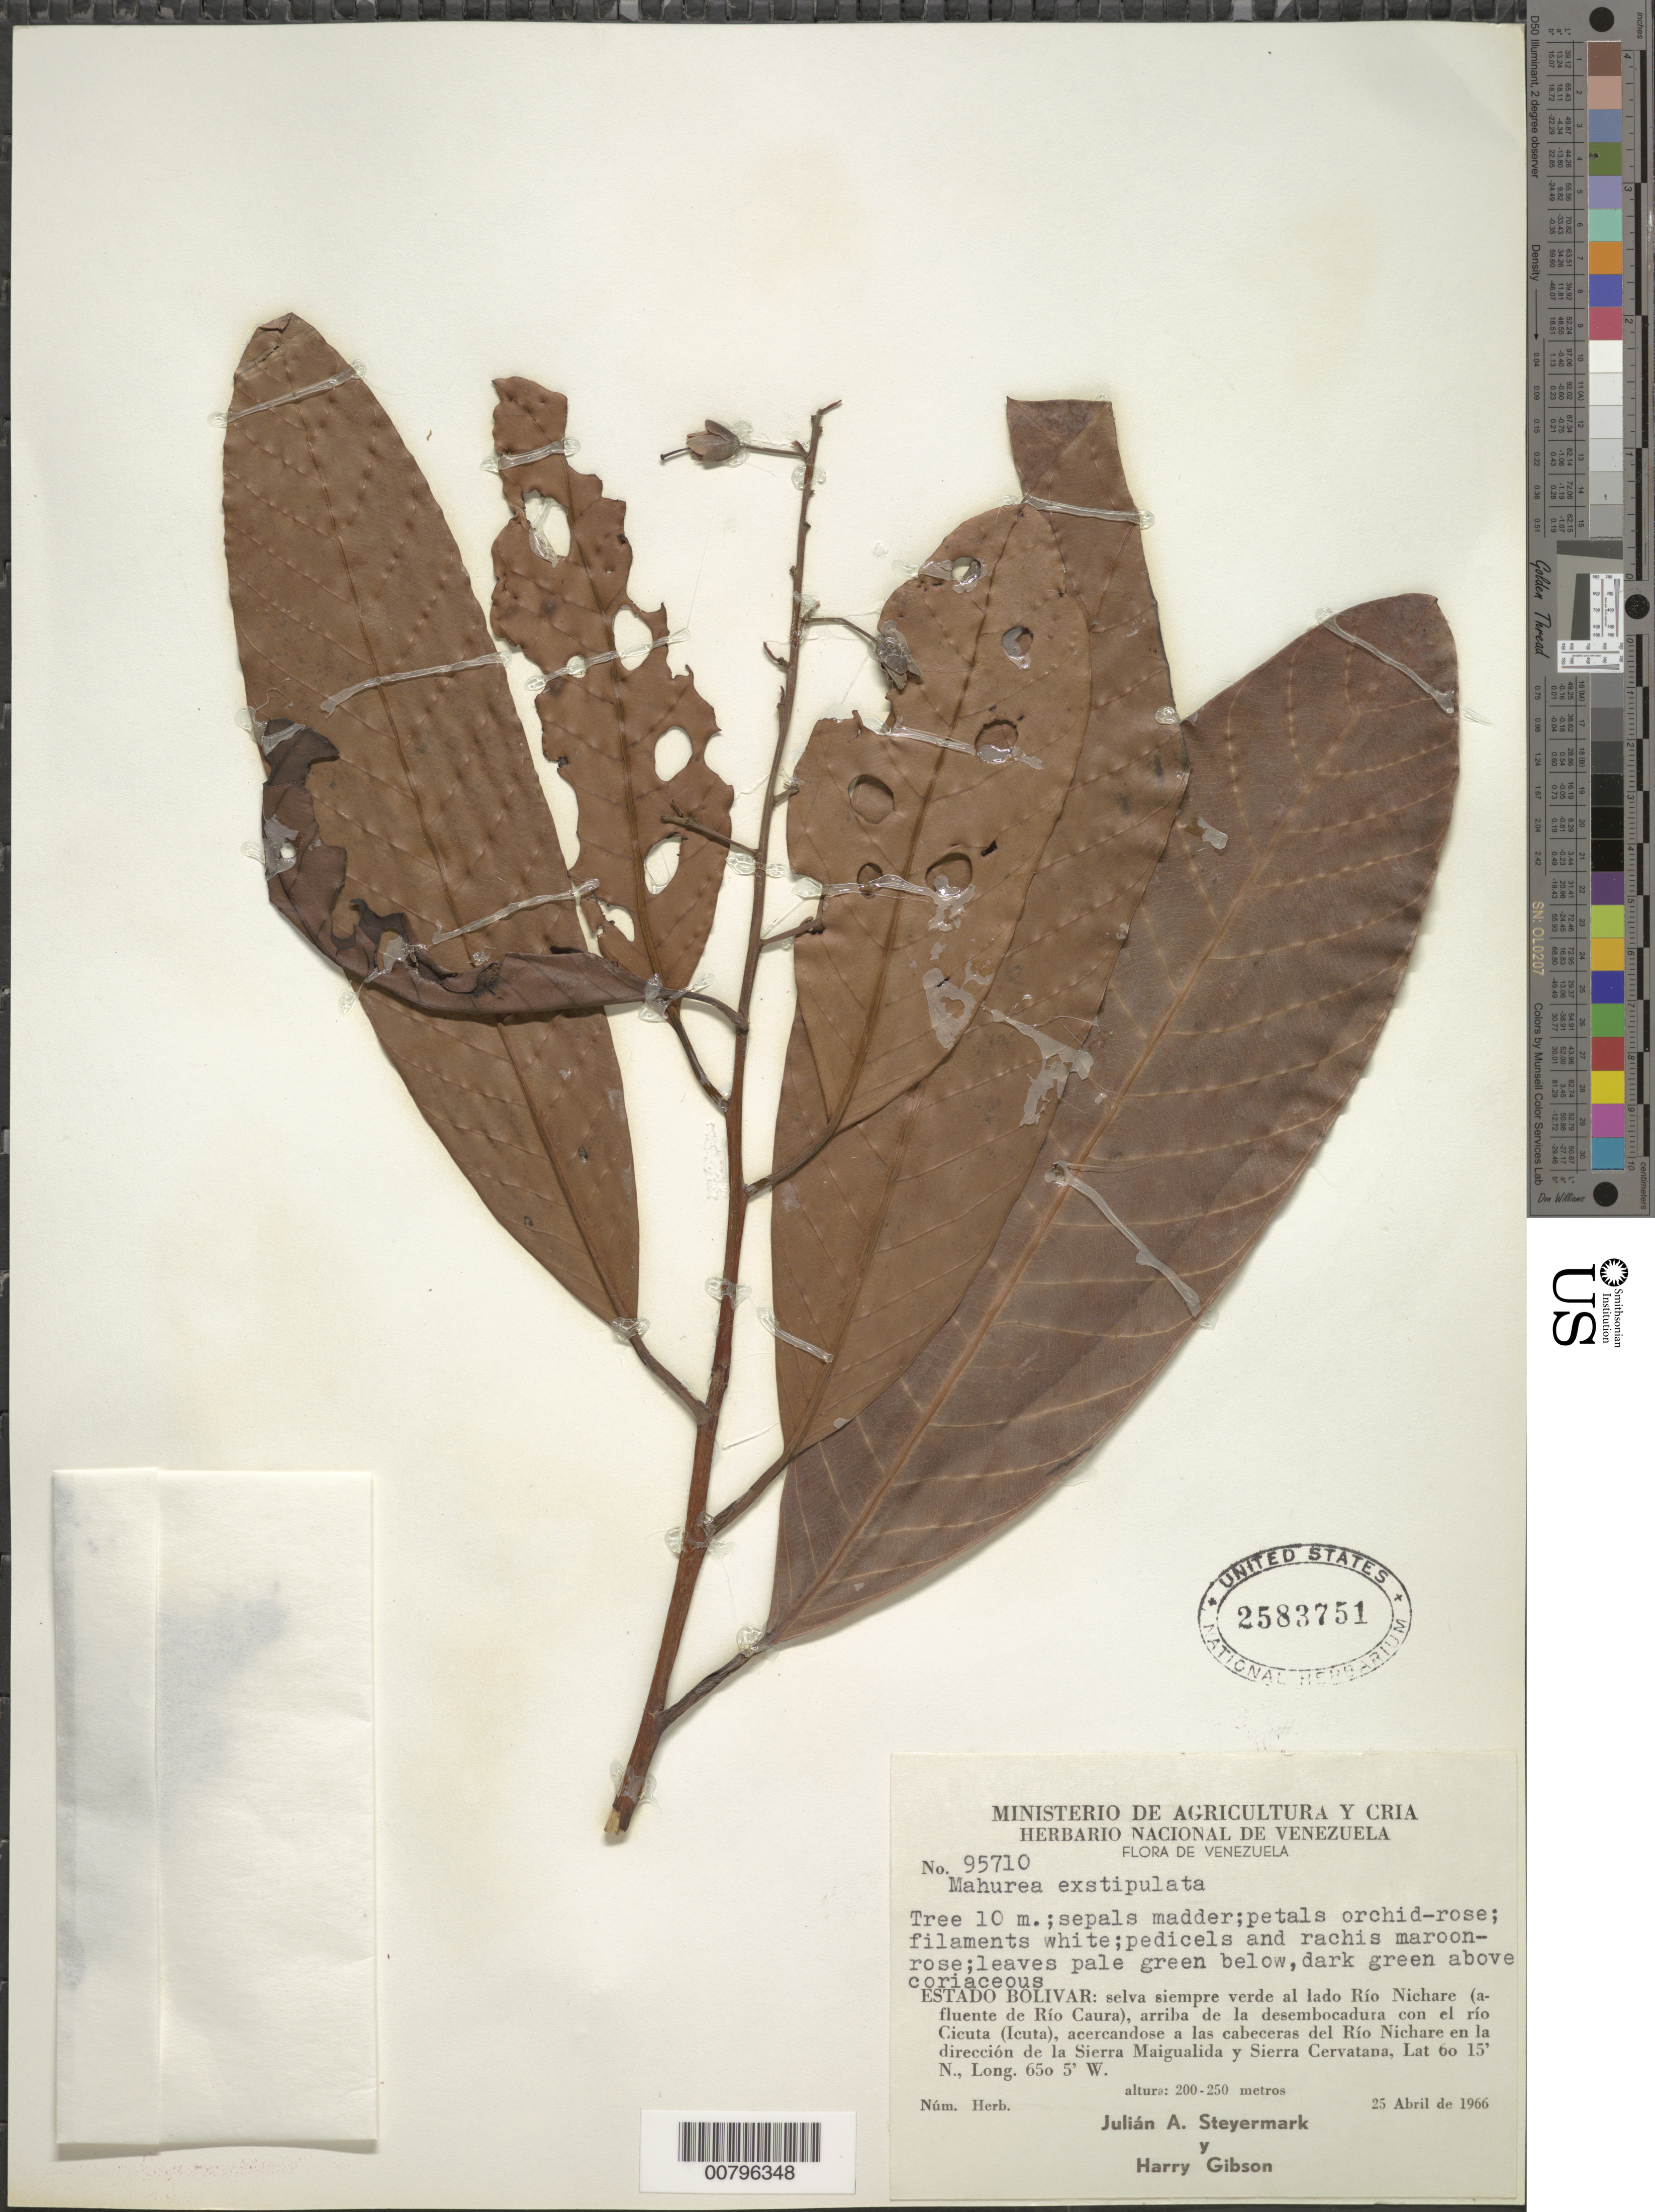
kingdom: Plantae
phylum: Tracheophyta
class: Magnoliopsida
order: Malpighiales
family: Calophyllaceae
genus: Mahurea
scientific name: Mahurea exstipulata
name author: Benth.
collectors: J. Steyermark & H. Gibson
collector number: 95710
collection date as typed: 25-Apr-66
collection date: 1966-04-25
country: Venezuela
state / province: Bolívar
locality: Río Nichare, near mouth of Río Cicuta, acercandose a las cabeceras del Río Nichare en la direccion de la Sierra Maigualida y Sierra Cervatana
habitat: Evergreen forest along river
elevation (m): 200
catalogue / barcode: US 2583751